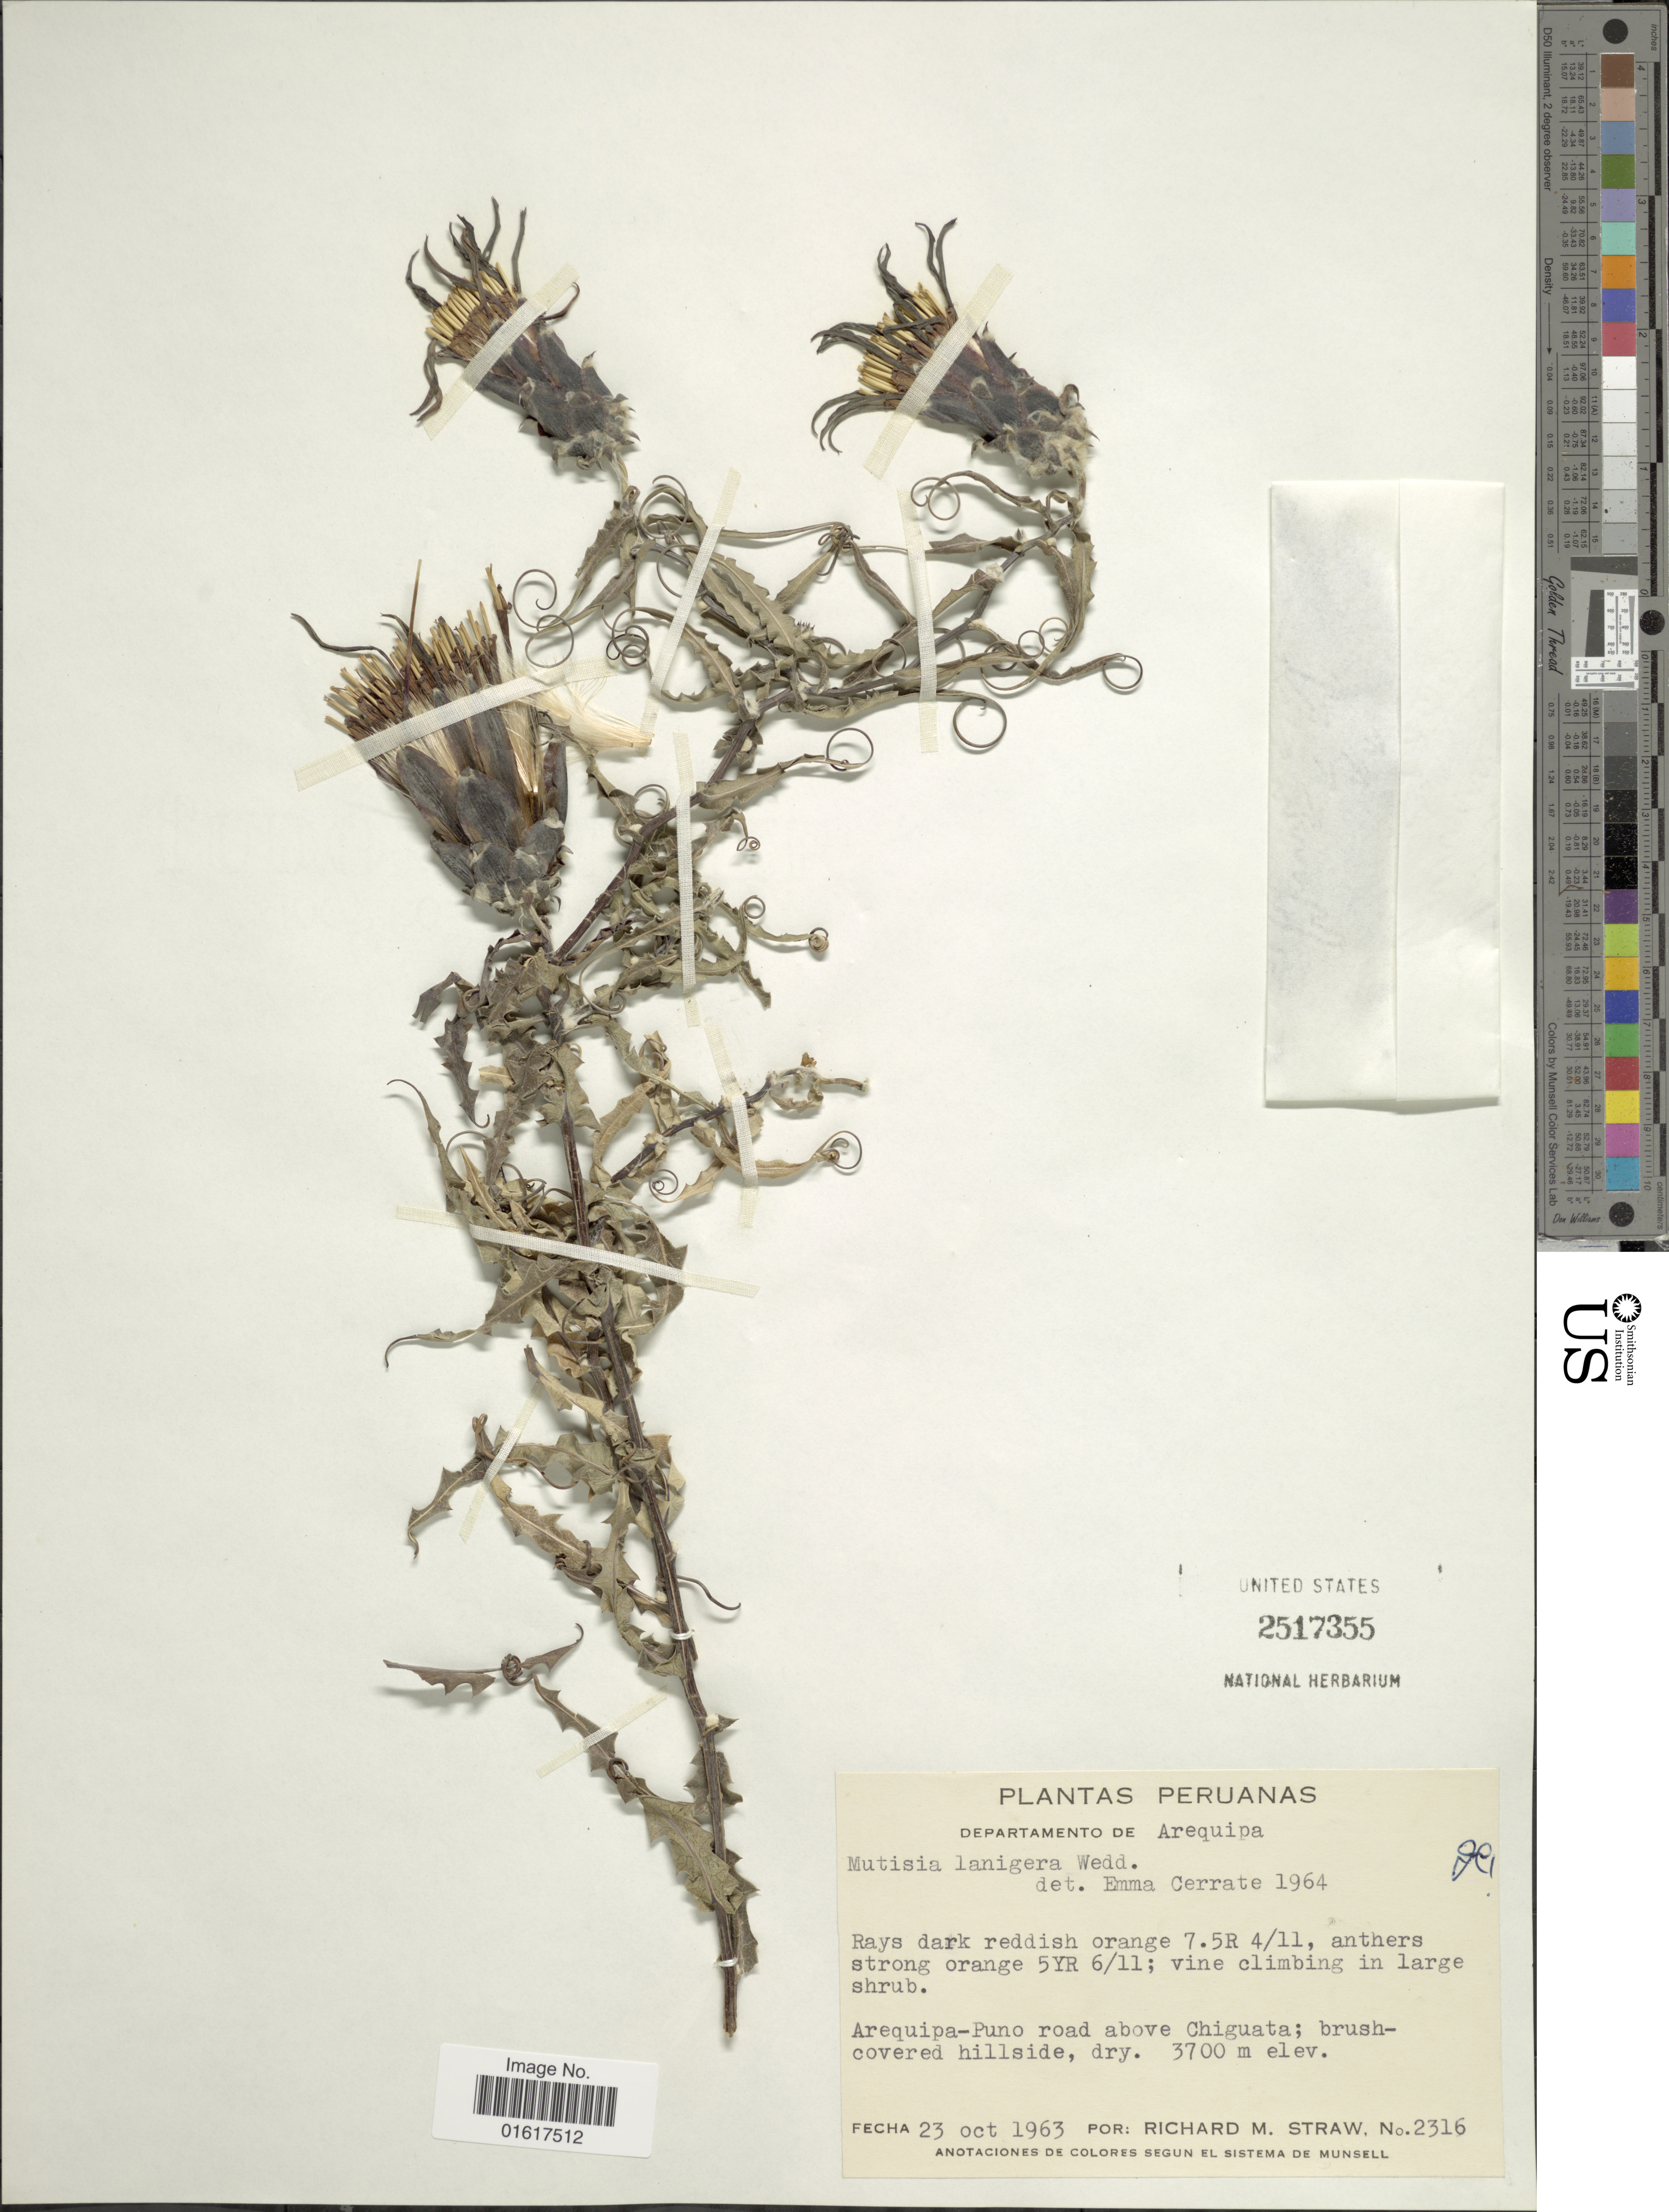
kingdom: Plantae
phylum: Tracheophyta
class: Magnoliopsida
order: Asterales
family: Asteraceae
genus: Mutisia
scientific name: Mutisia lanigera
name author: Wedd.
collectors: R. M. Straw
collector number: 2316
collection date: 1963-10-23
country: Peru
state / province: Arequipa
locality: Arequipa-Puno road above Chiguata; brush-covered hillside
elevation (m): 3700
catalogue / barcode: US 2517355